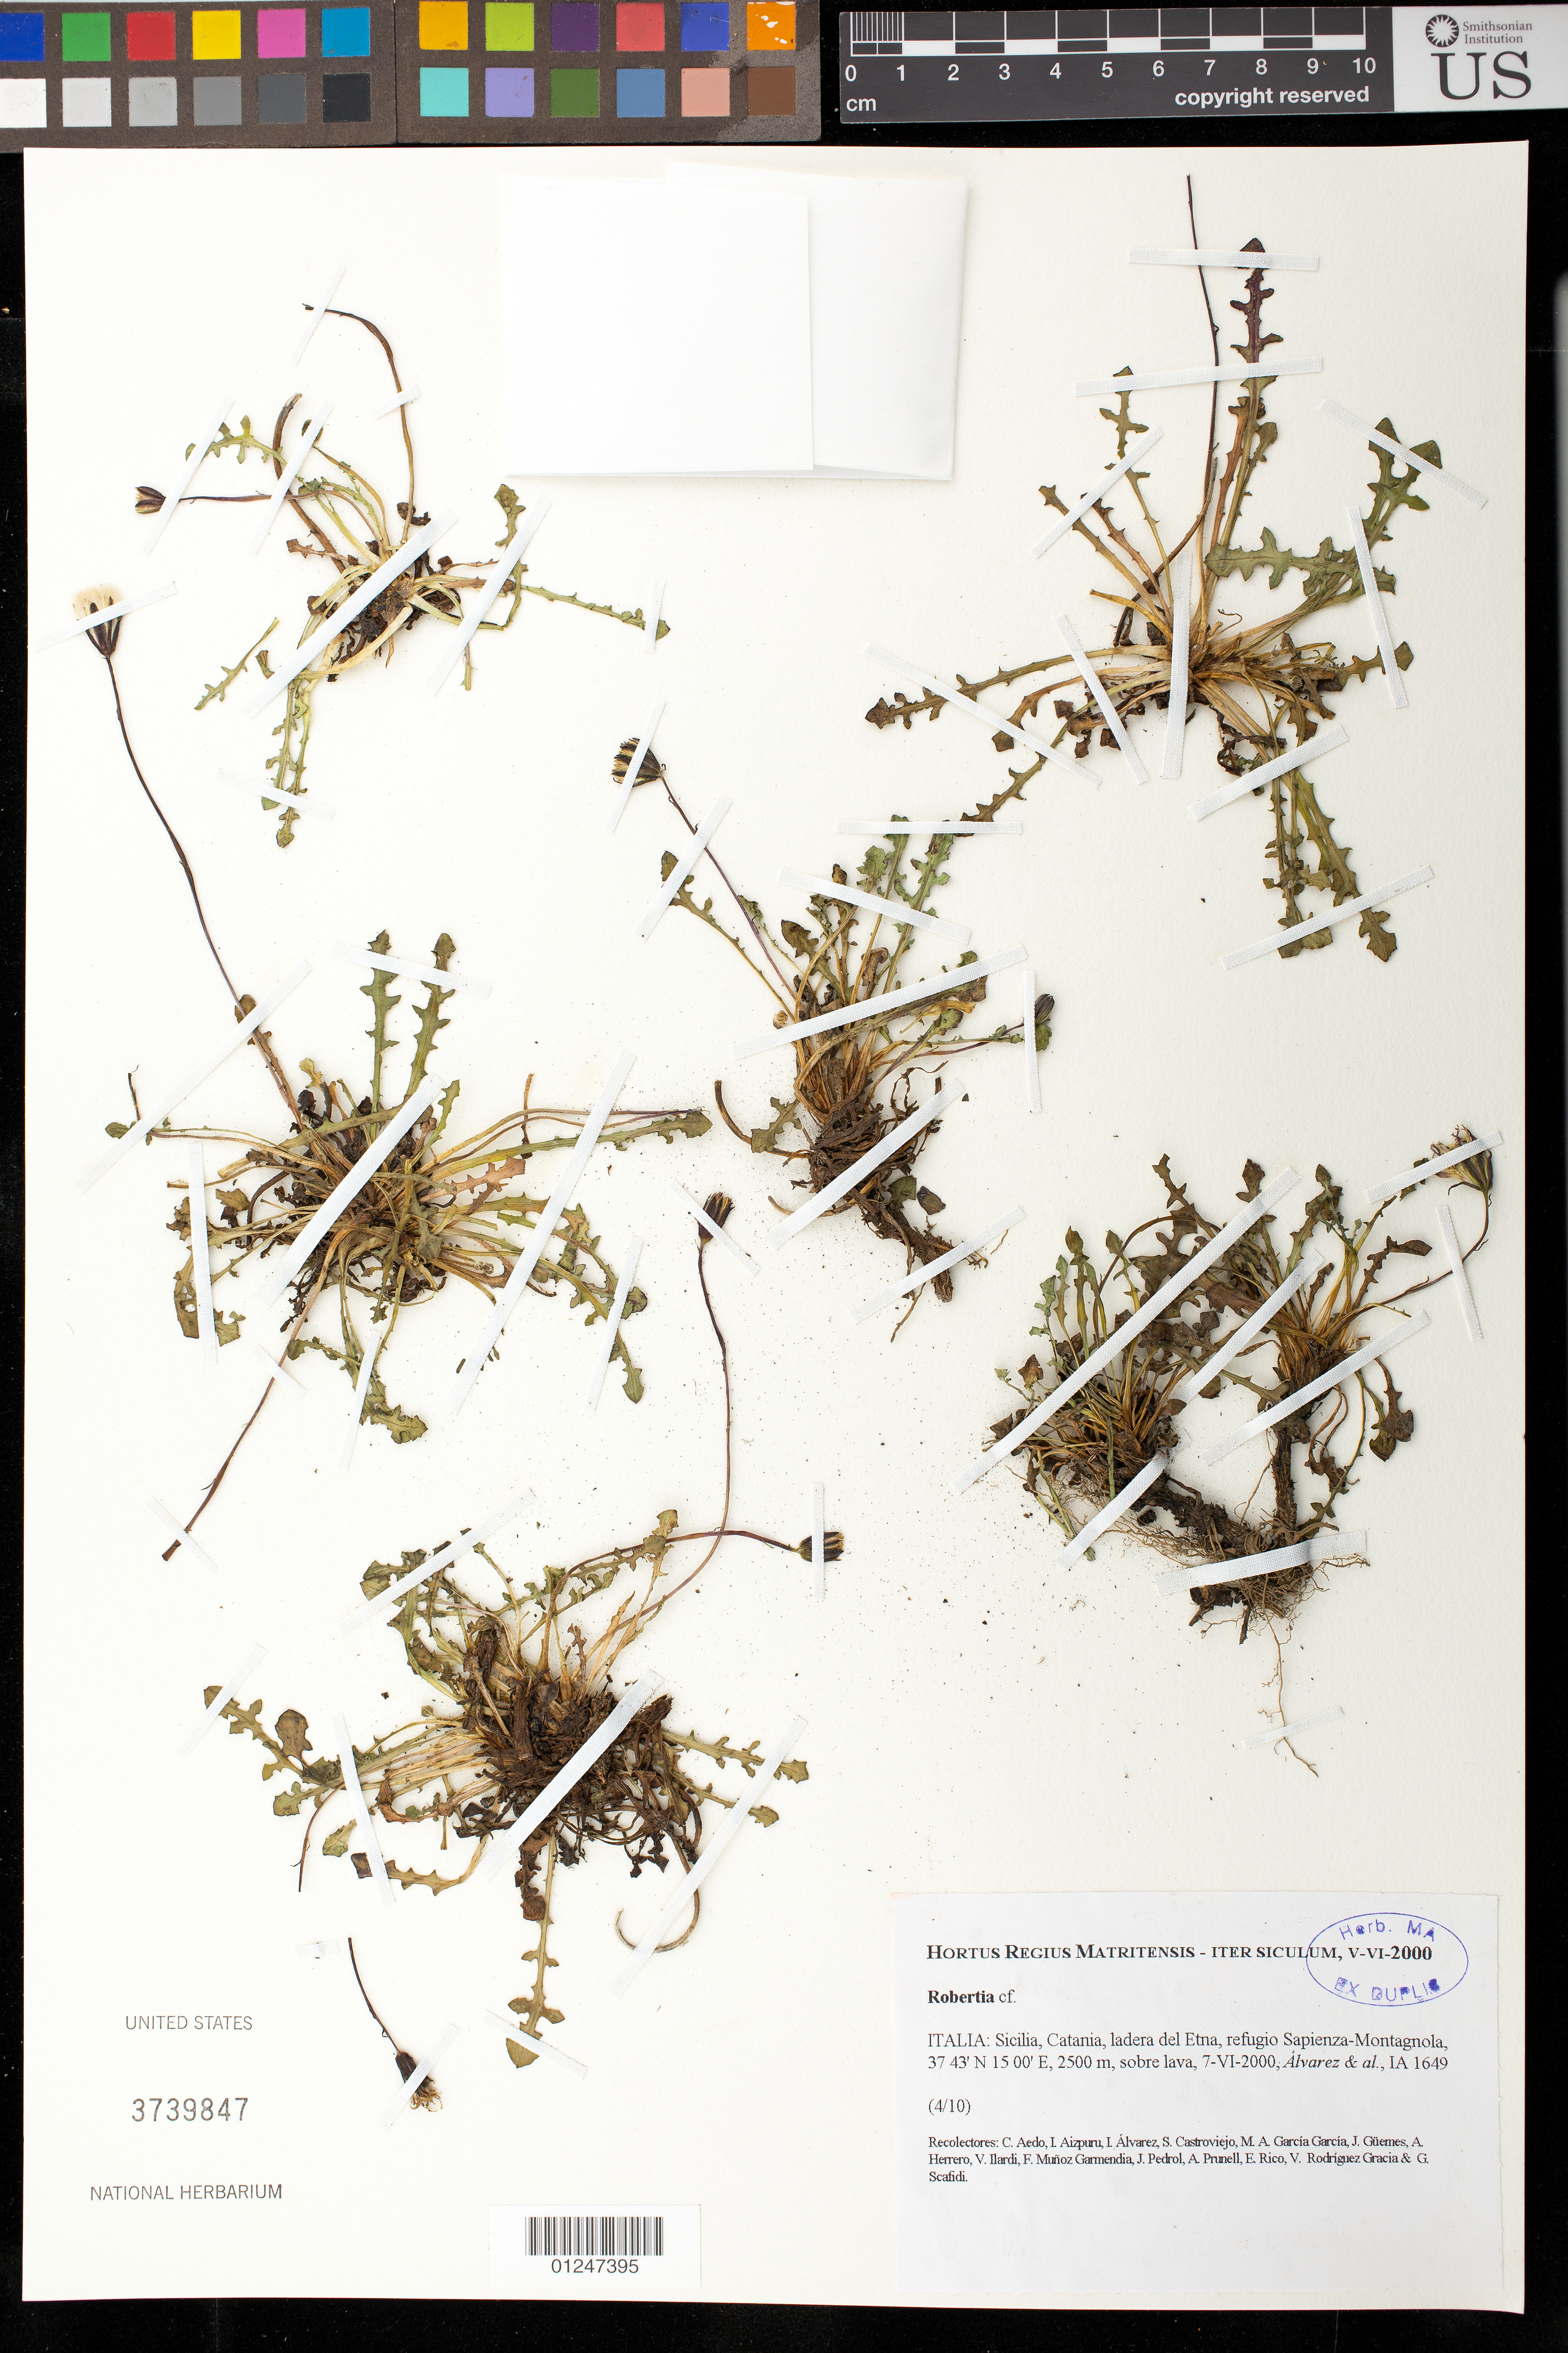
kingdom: Plantae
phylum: Tracheophyta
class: Magnoliopsida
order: Asterales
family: Asteraceae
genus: Hypochaeris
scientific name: Hypochaeris sp.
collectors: C. Aedo et al.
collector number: IA 1649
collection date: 2000-06-07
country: Italy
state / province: Siciliana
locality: Catania, ladera del Etna, refugio Sapienza-Montagnola.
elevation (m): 2500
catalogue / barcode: US 3739847